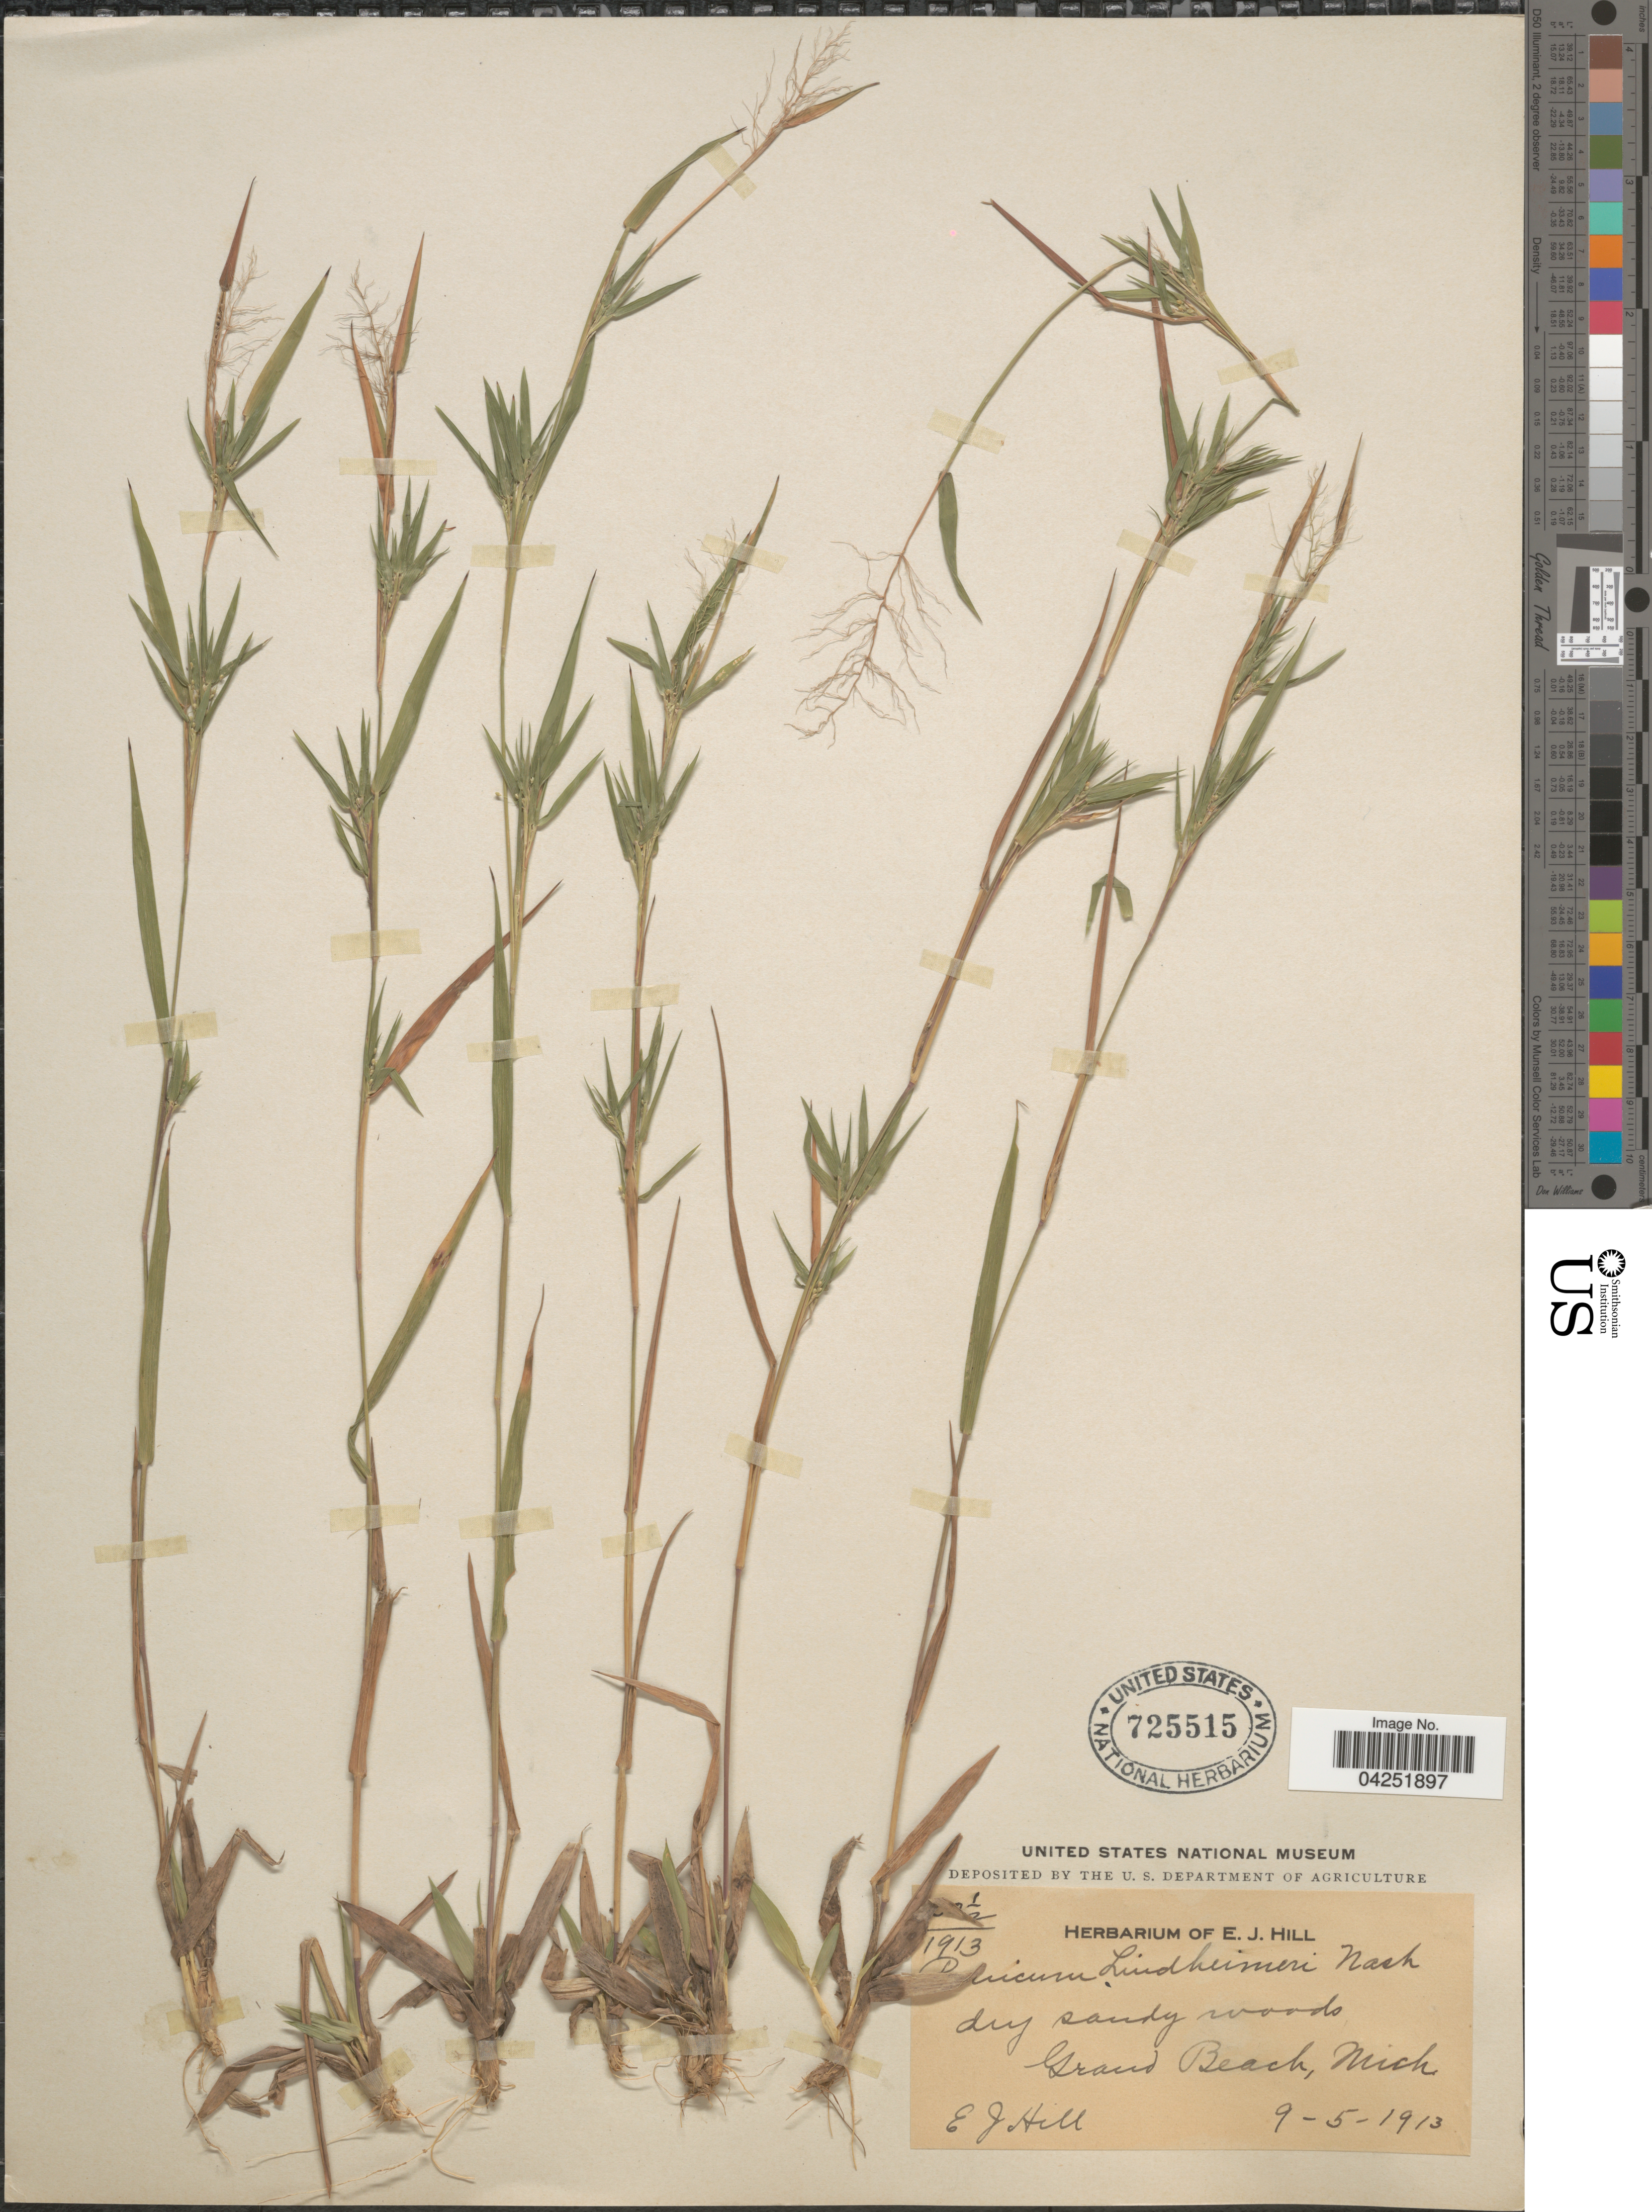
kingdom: Plantae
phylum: Tracheophyta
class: Liliopsida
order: Poales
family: Poaceae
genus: Dichanthelium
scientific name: Dichanthelium acuminatum var. lindheimeri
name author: (Nash) Gould & C.A. Clark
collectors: E. J. Hill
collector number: !½/1913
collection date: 1913-09-05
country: United States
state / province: Michigan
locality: Dry sandy woods, Grand Beach.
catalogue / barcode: US 725515